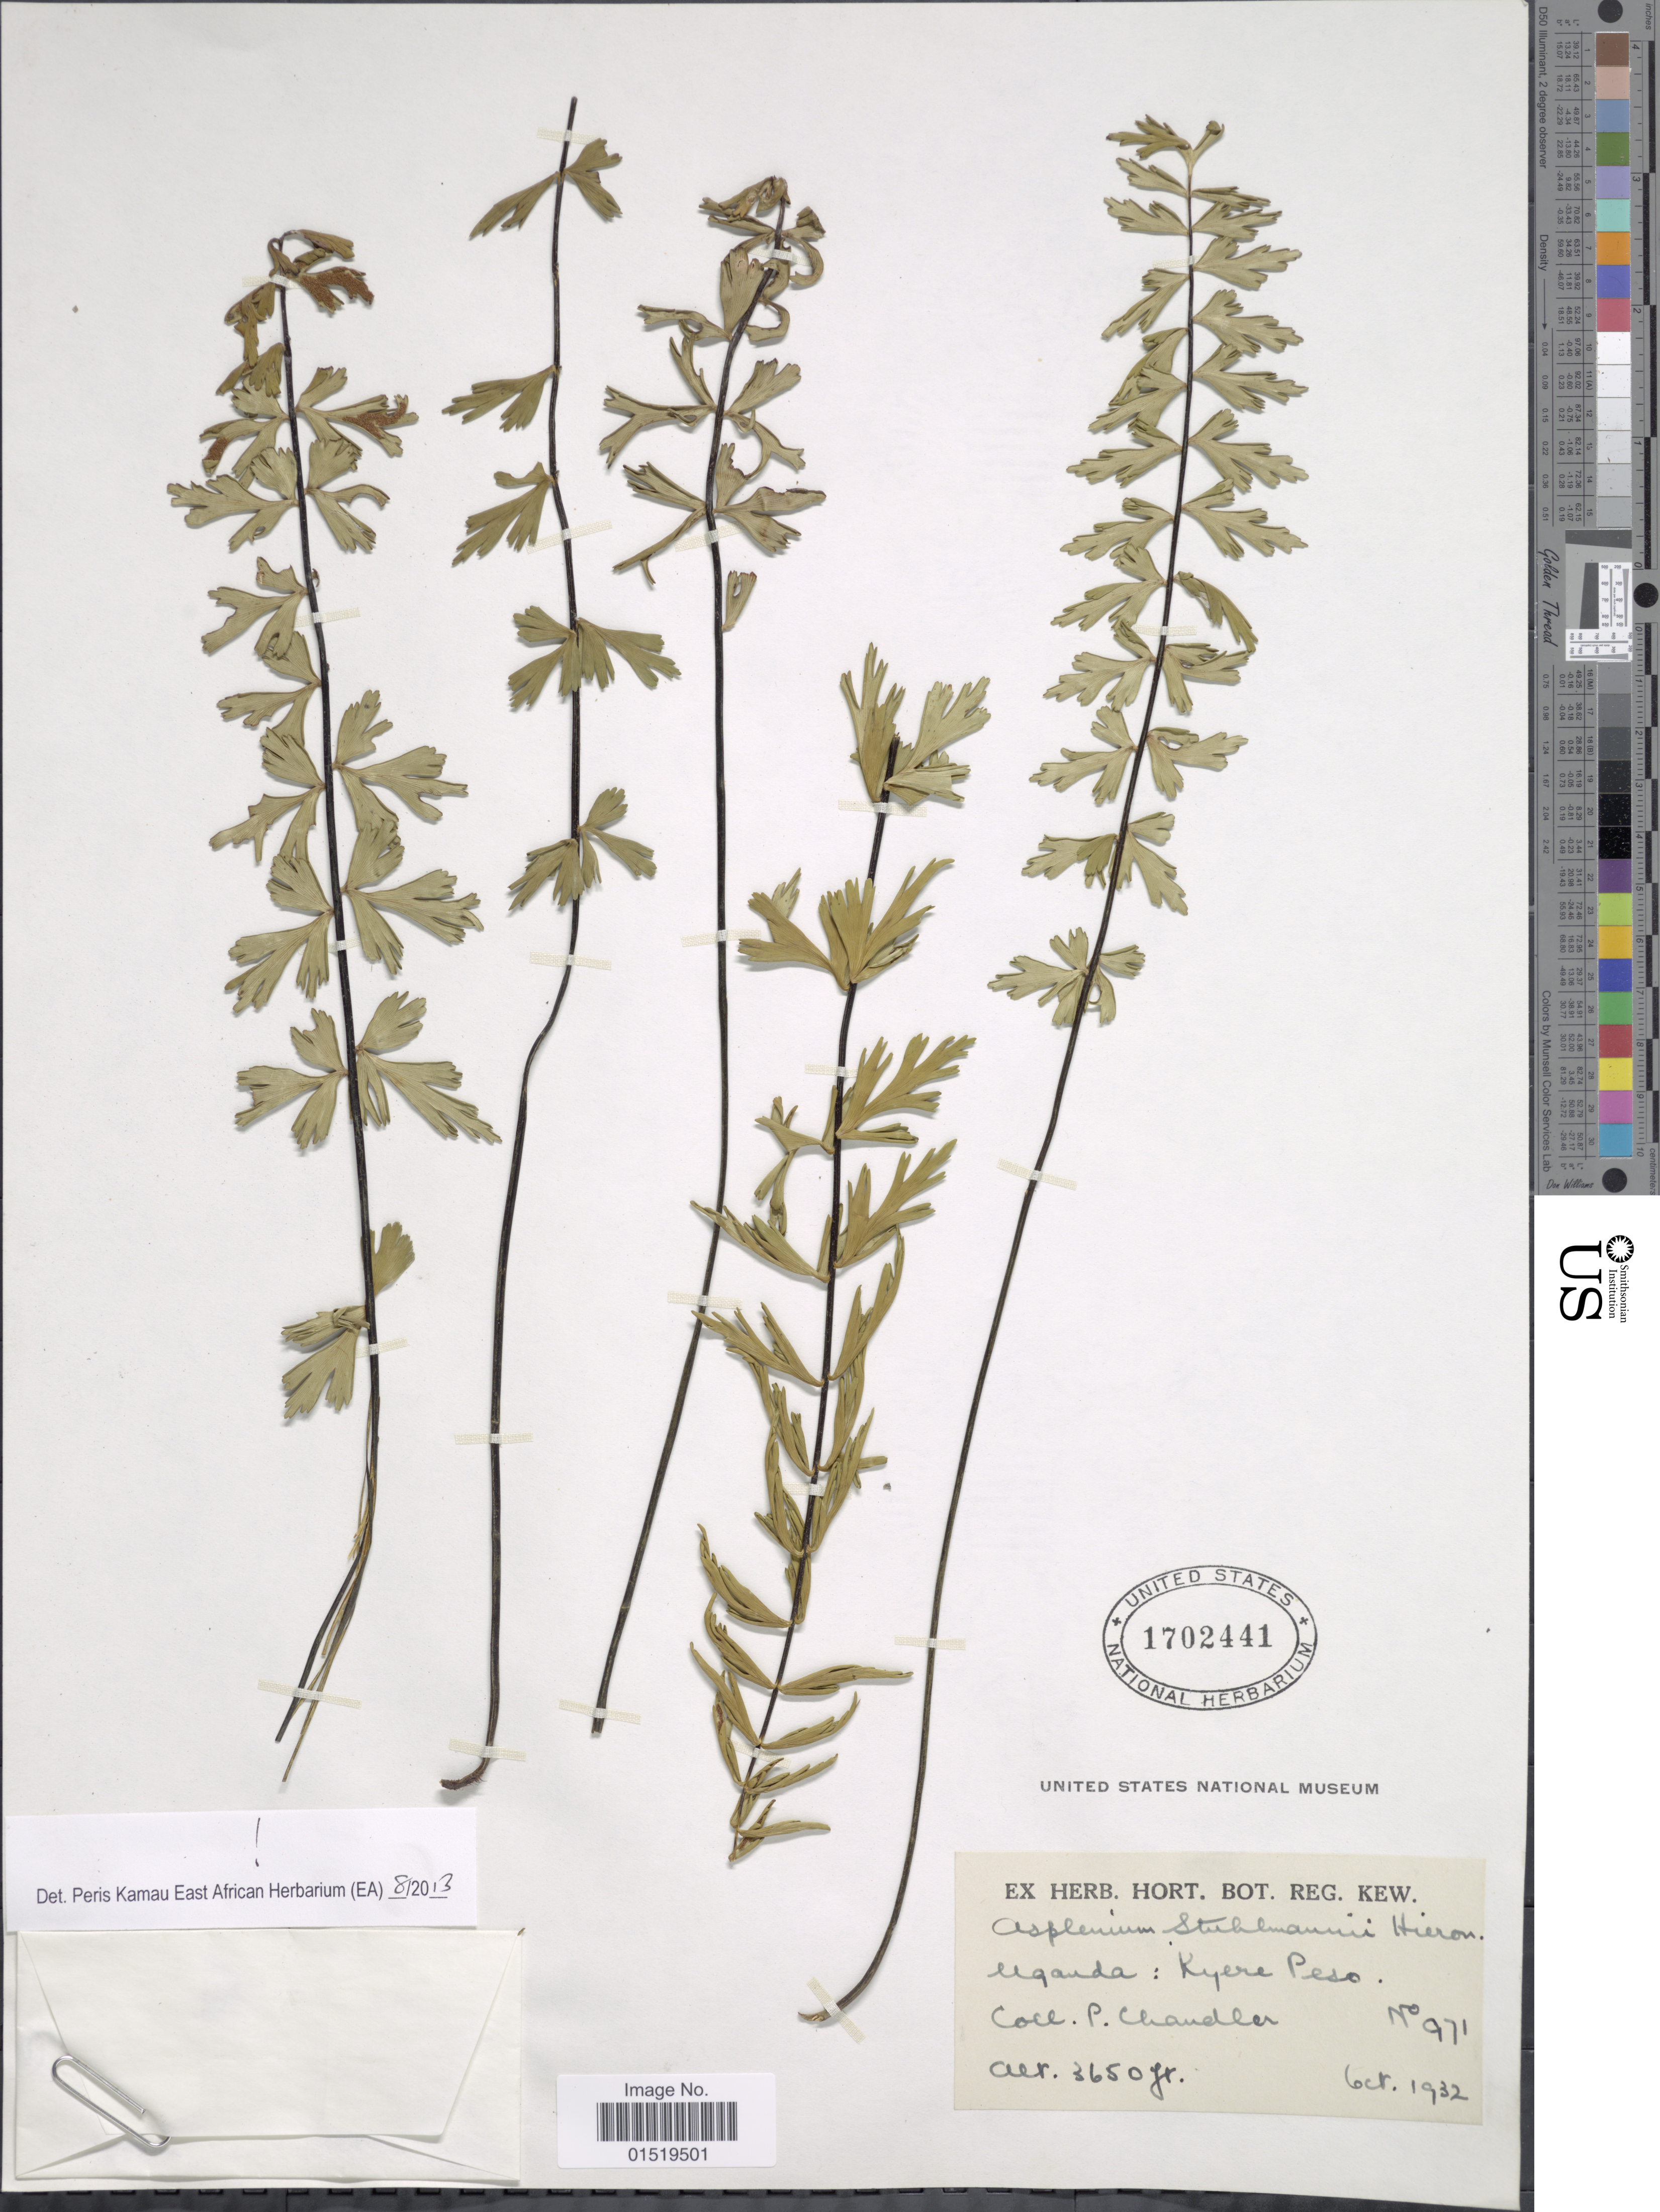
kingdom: Plantae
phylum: Tracheophyta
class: Polypodiopsida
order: Polypodiales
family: Aspleniaceae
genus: Asplenium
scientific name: Asplenium stuhlmannii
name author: Hieron.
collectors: P. Chandler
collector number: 971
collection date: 1932-10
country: Uganda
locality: Kyere Peso.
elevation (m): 1113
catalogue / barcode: US 1702441